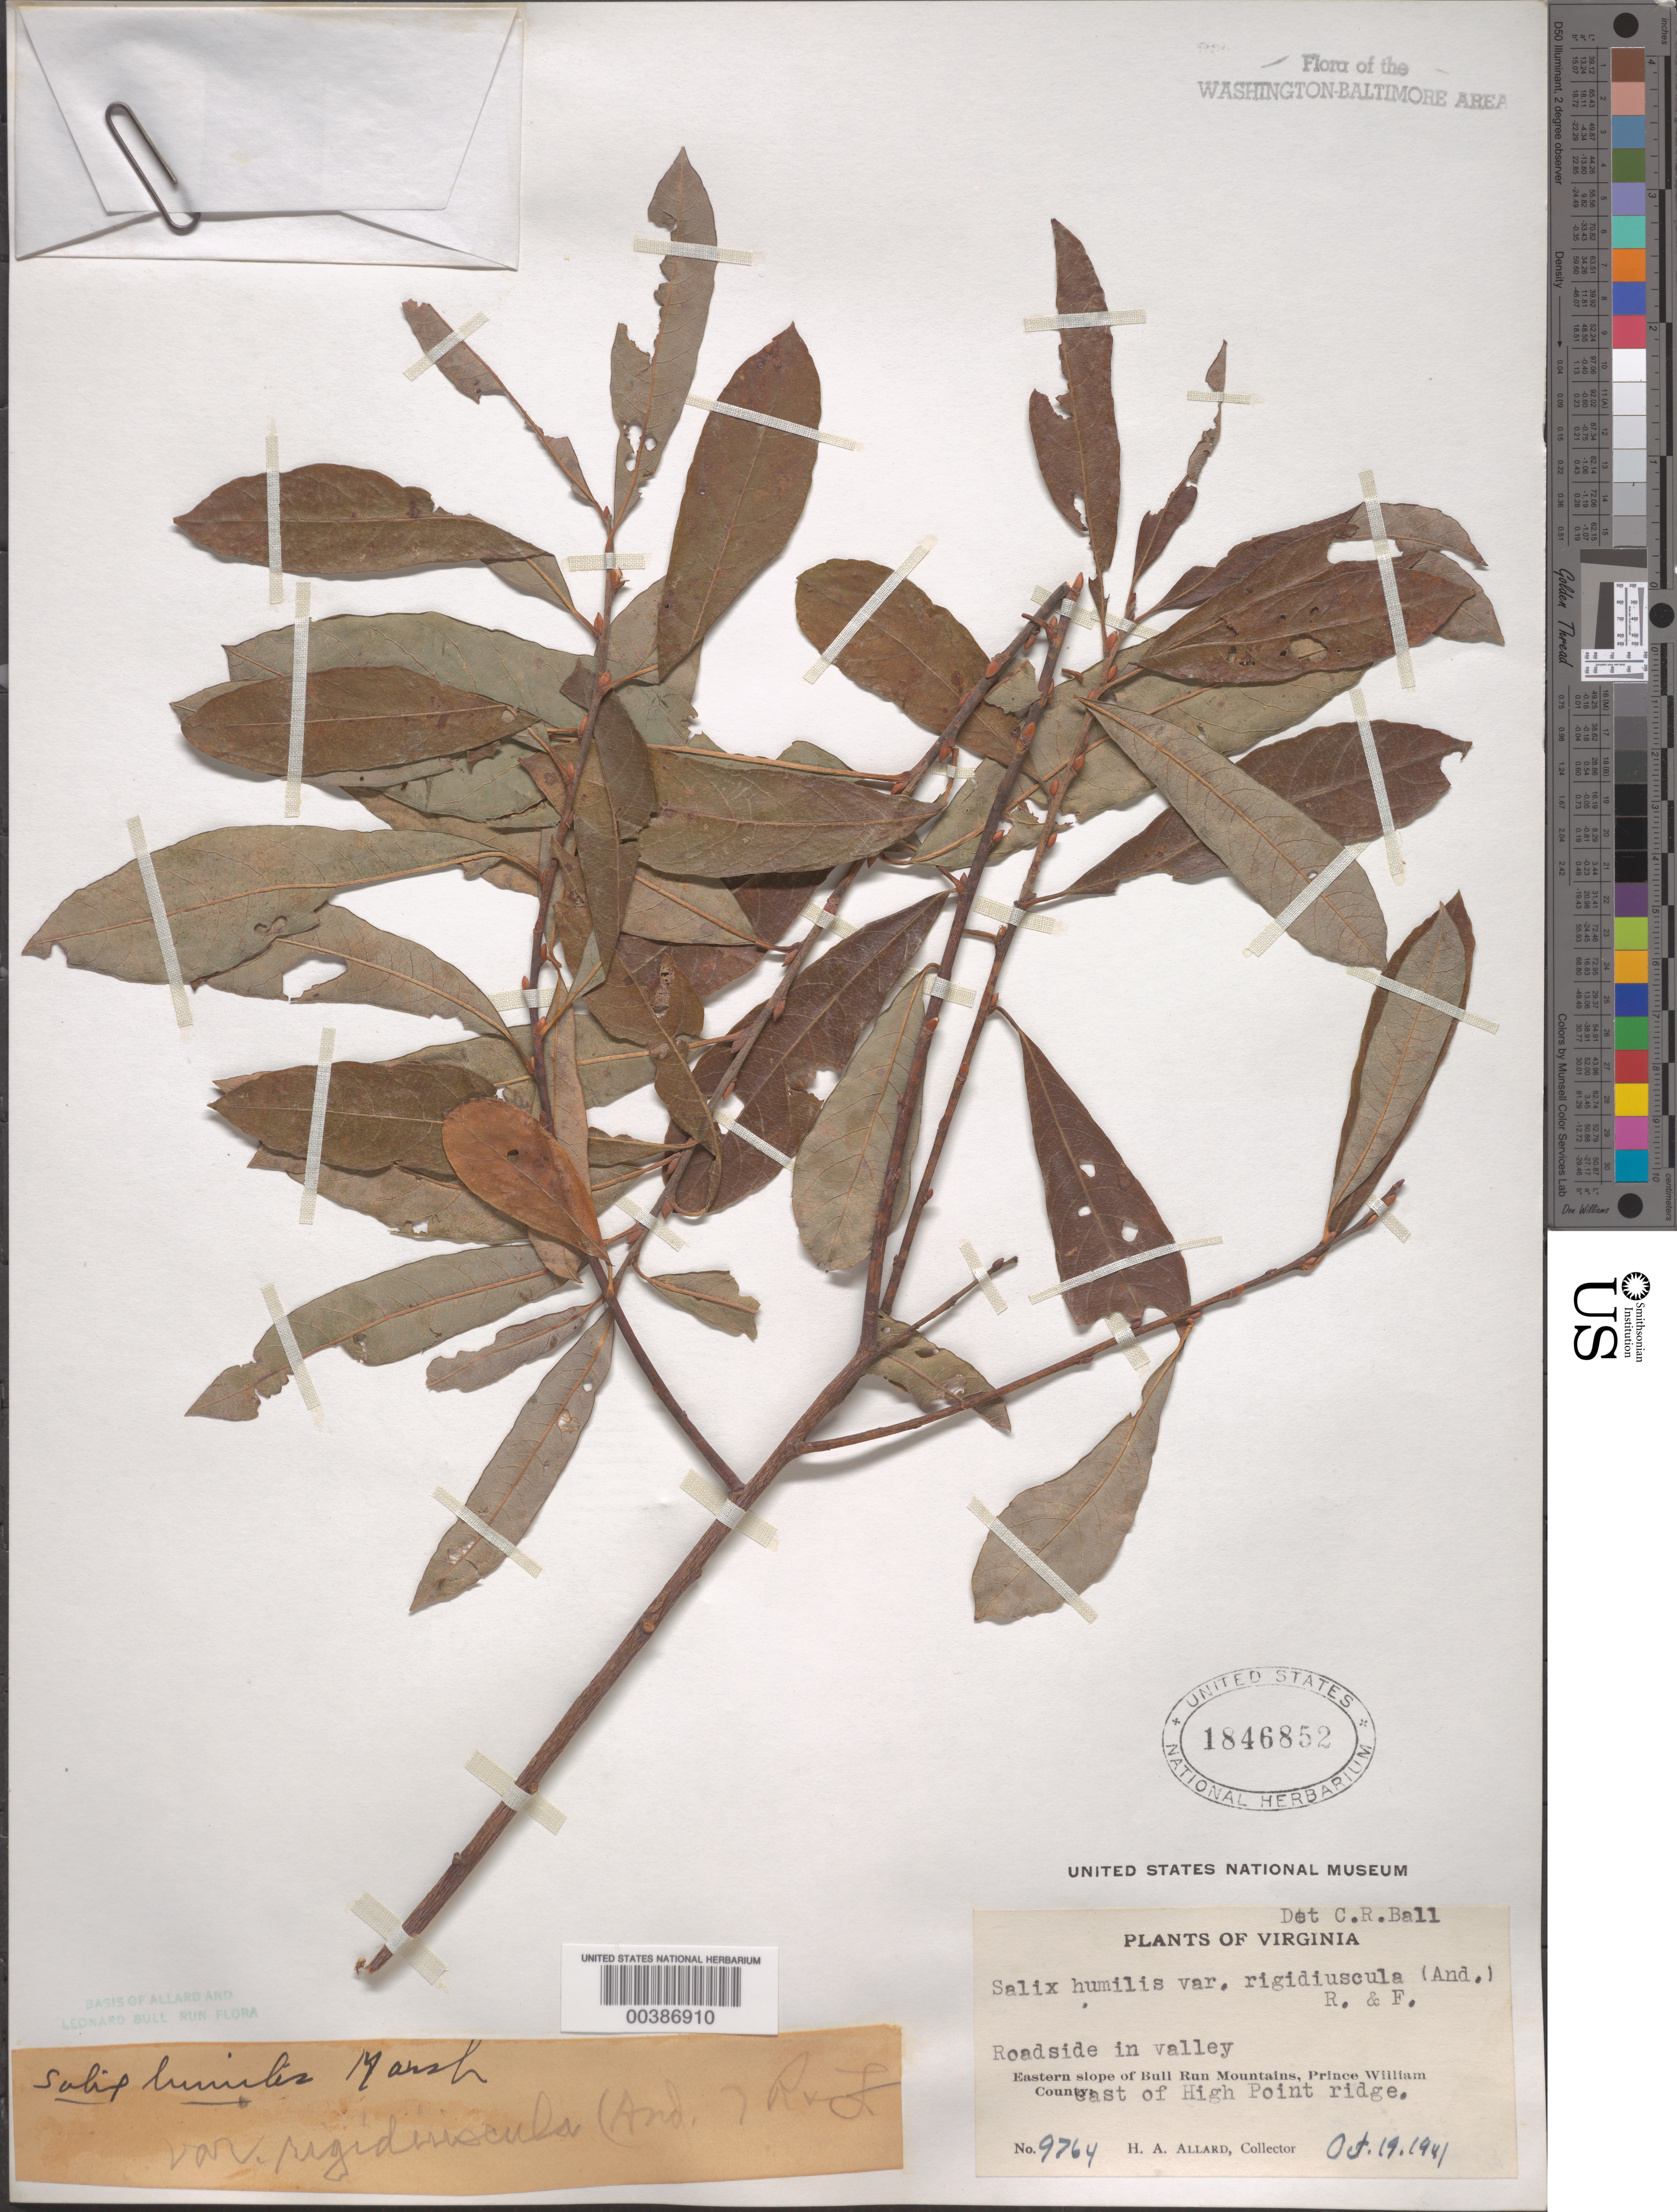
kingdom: Plantae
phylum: Tracheophyta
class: Magnoliopsida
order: Malpighiales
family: Salicaceae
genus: Salix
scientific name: Salix humilis var. rigidiuscula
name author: (Andersson) B.L. Rob. & Fernald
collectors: H. A. Allard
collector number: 9764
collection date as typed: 19 Oct 1941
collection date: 1941-10-19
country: United States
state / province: Virginia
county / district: Prince William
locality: East of High Point Ridge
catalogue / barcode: US 1846852